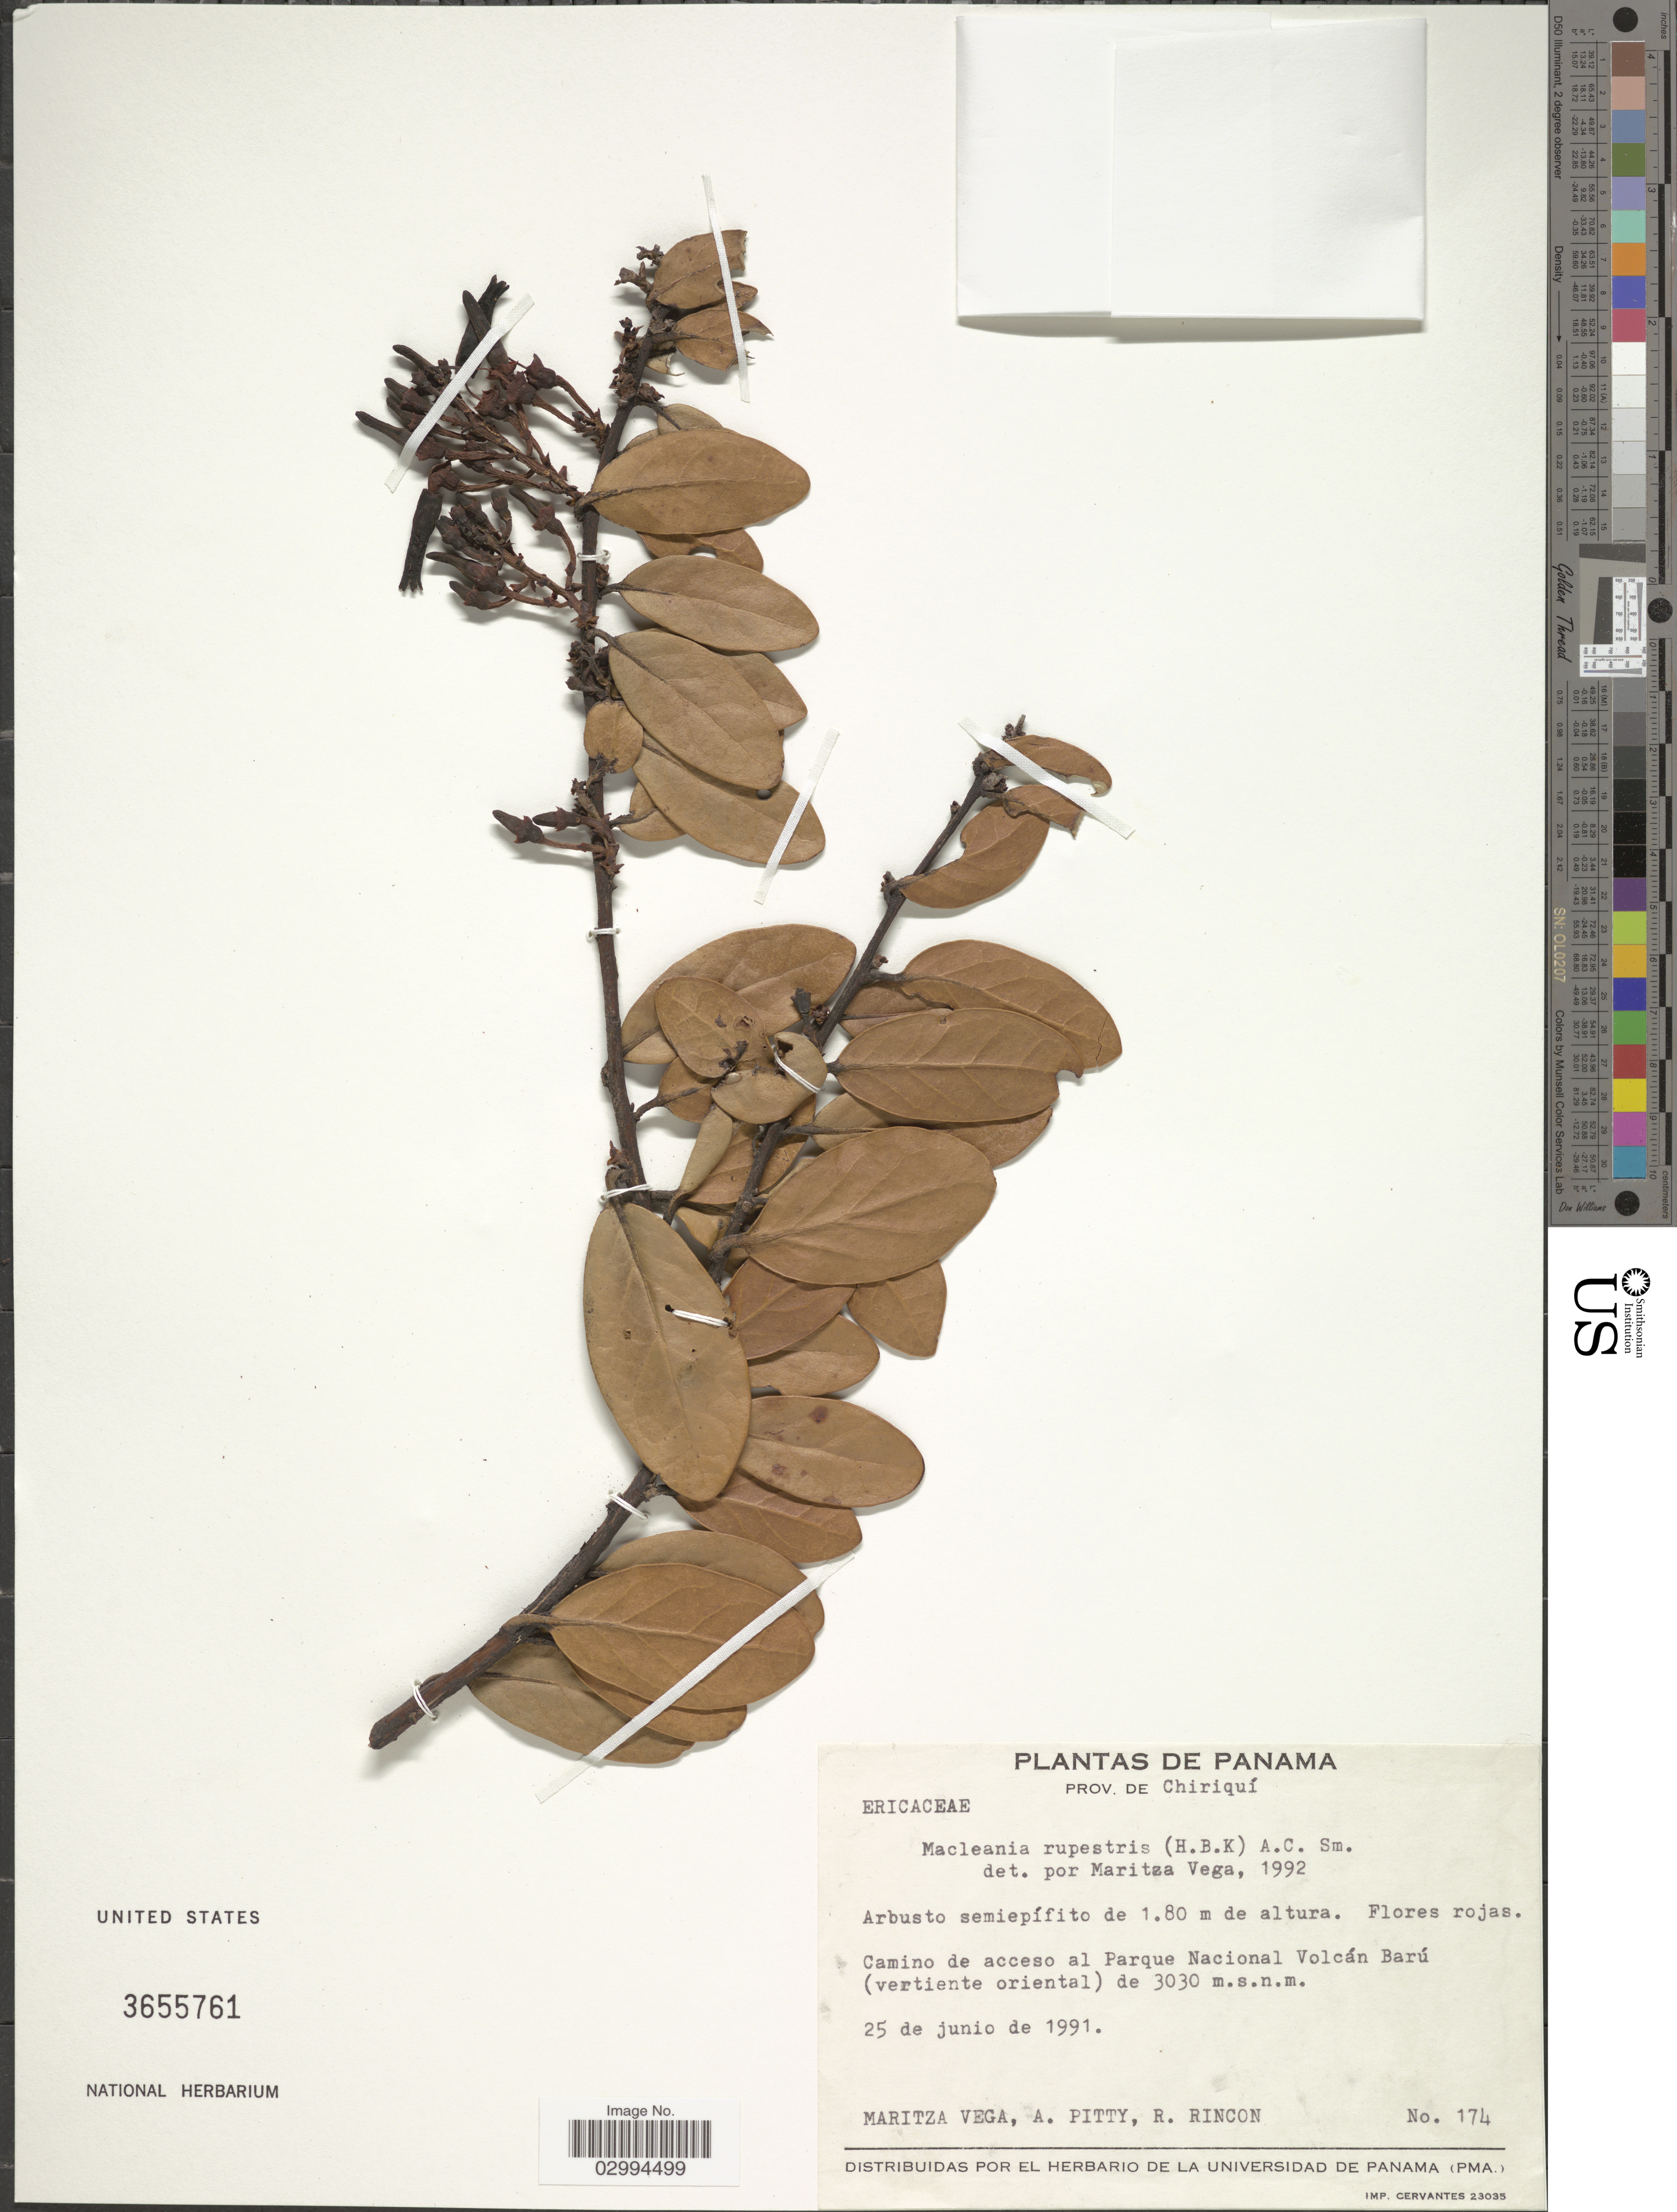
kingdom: Plantae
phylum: Tracheophyta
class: Magnoliopsida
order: Ericales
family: Ericaceae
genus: Macleania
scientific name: Macleania rupestris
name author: (Kunth) A.C. Sm.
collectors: M. Vega, A. Pitty & R. Rincon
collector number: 174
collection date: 1991-06-25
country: Panama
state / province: Chiriqui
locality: Camino de acceso al Parque Nacional Volcán Barú (vertiente oriental).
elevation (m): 3030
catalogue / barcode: US 3655761